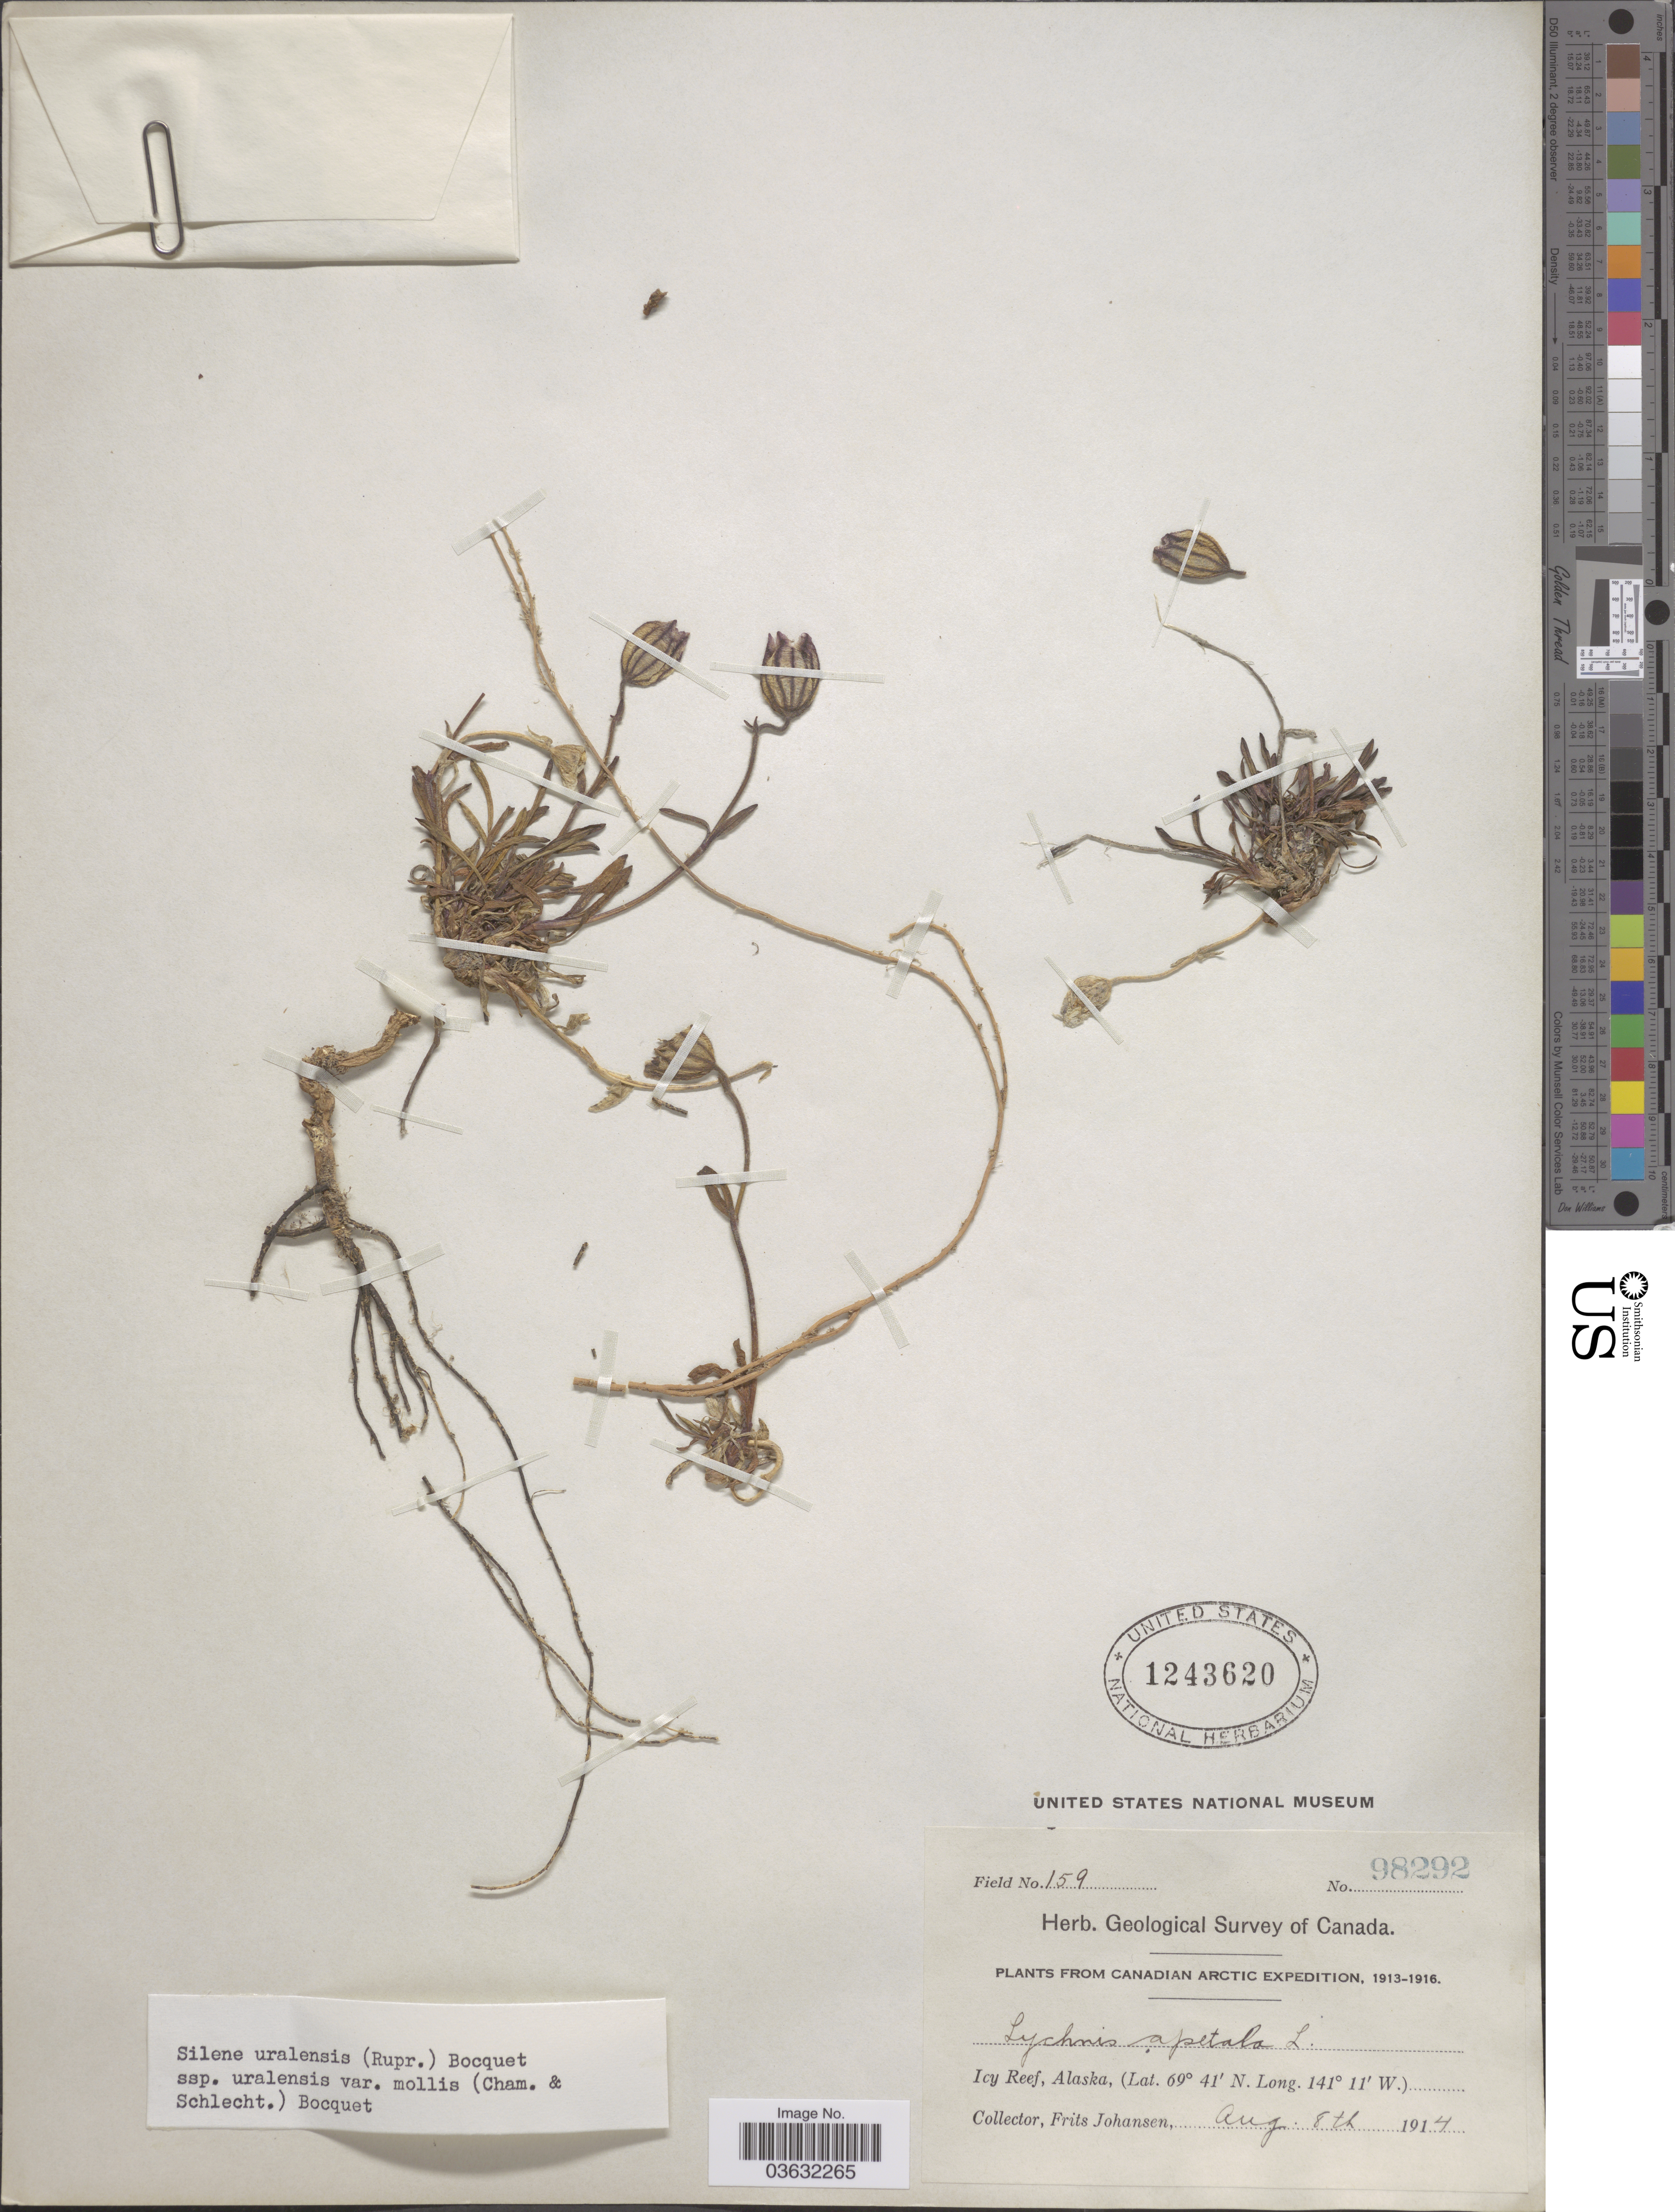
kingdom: Plantae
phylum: Tracheophyta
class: Magnoliopsida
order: Caryophyllales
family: Caryophyllaceae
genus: Silene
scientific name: Silene uralensis var. mollis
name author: (Cham. & Schltdl.) Bocquet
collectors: F. Johansen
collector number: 98292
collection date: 1914-08-08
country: United States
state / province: Alaska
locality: Icy Reef.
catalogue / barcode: US 1243620